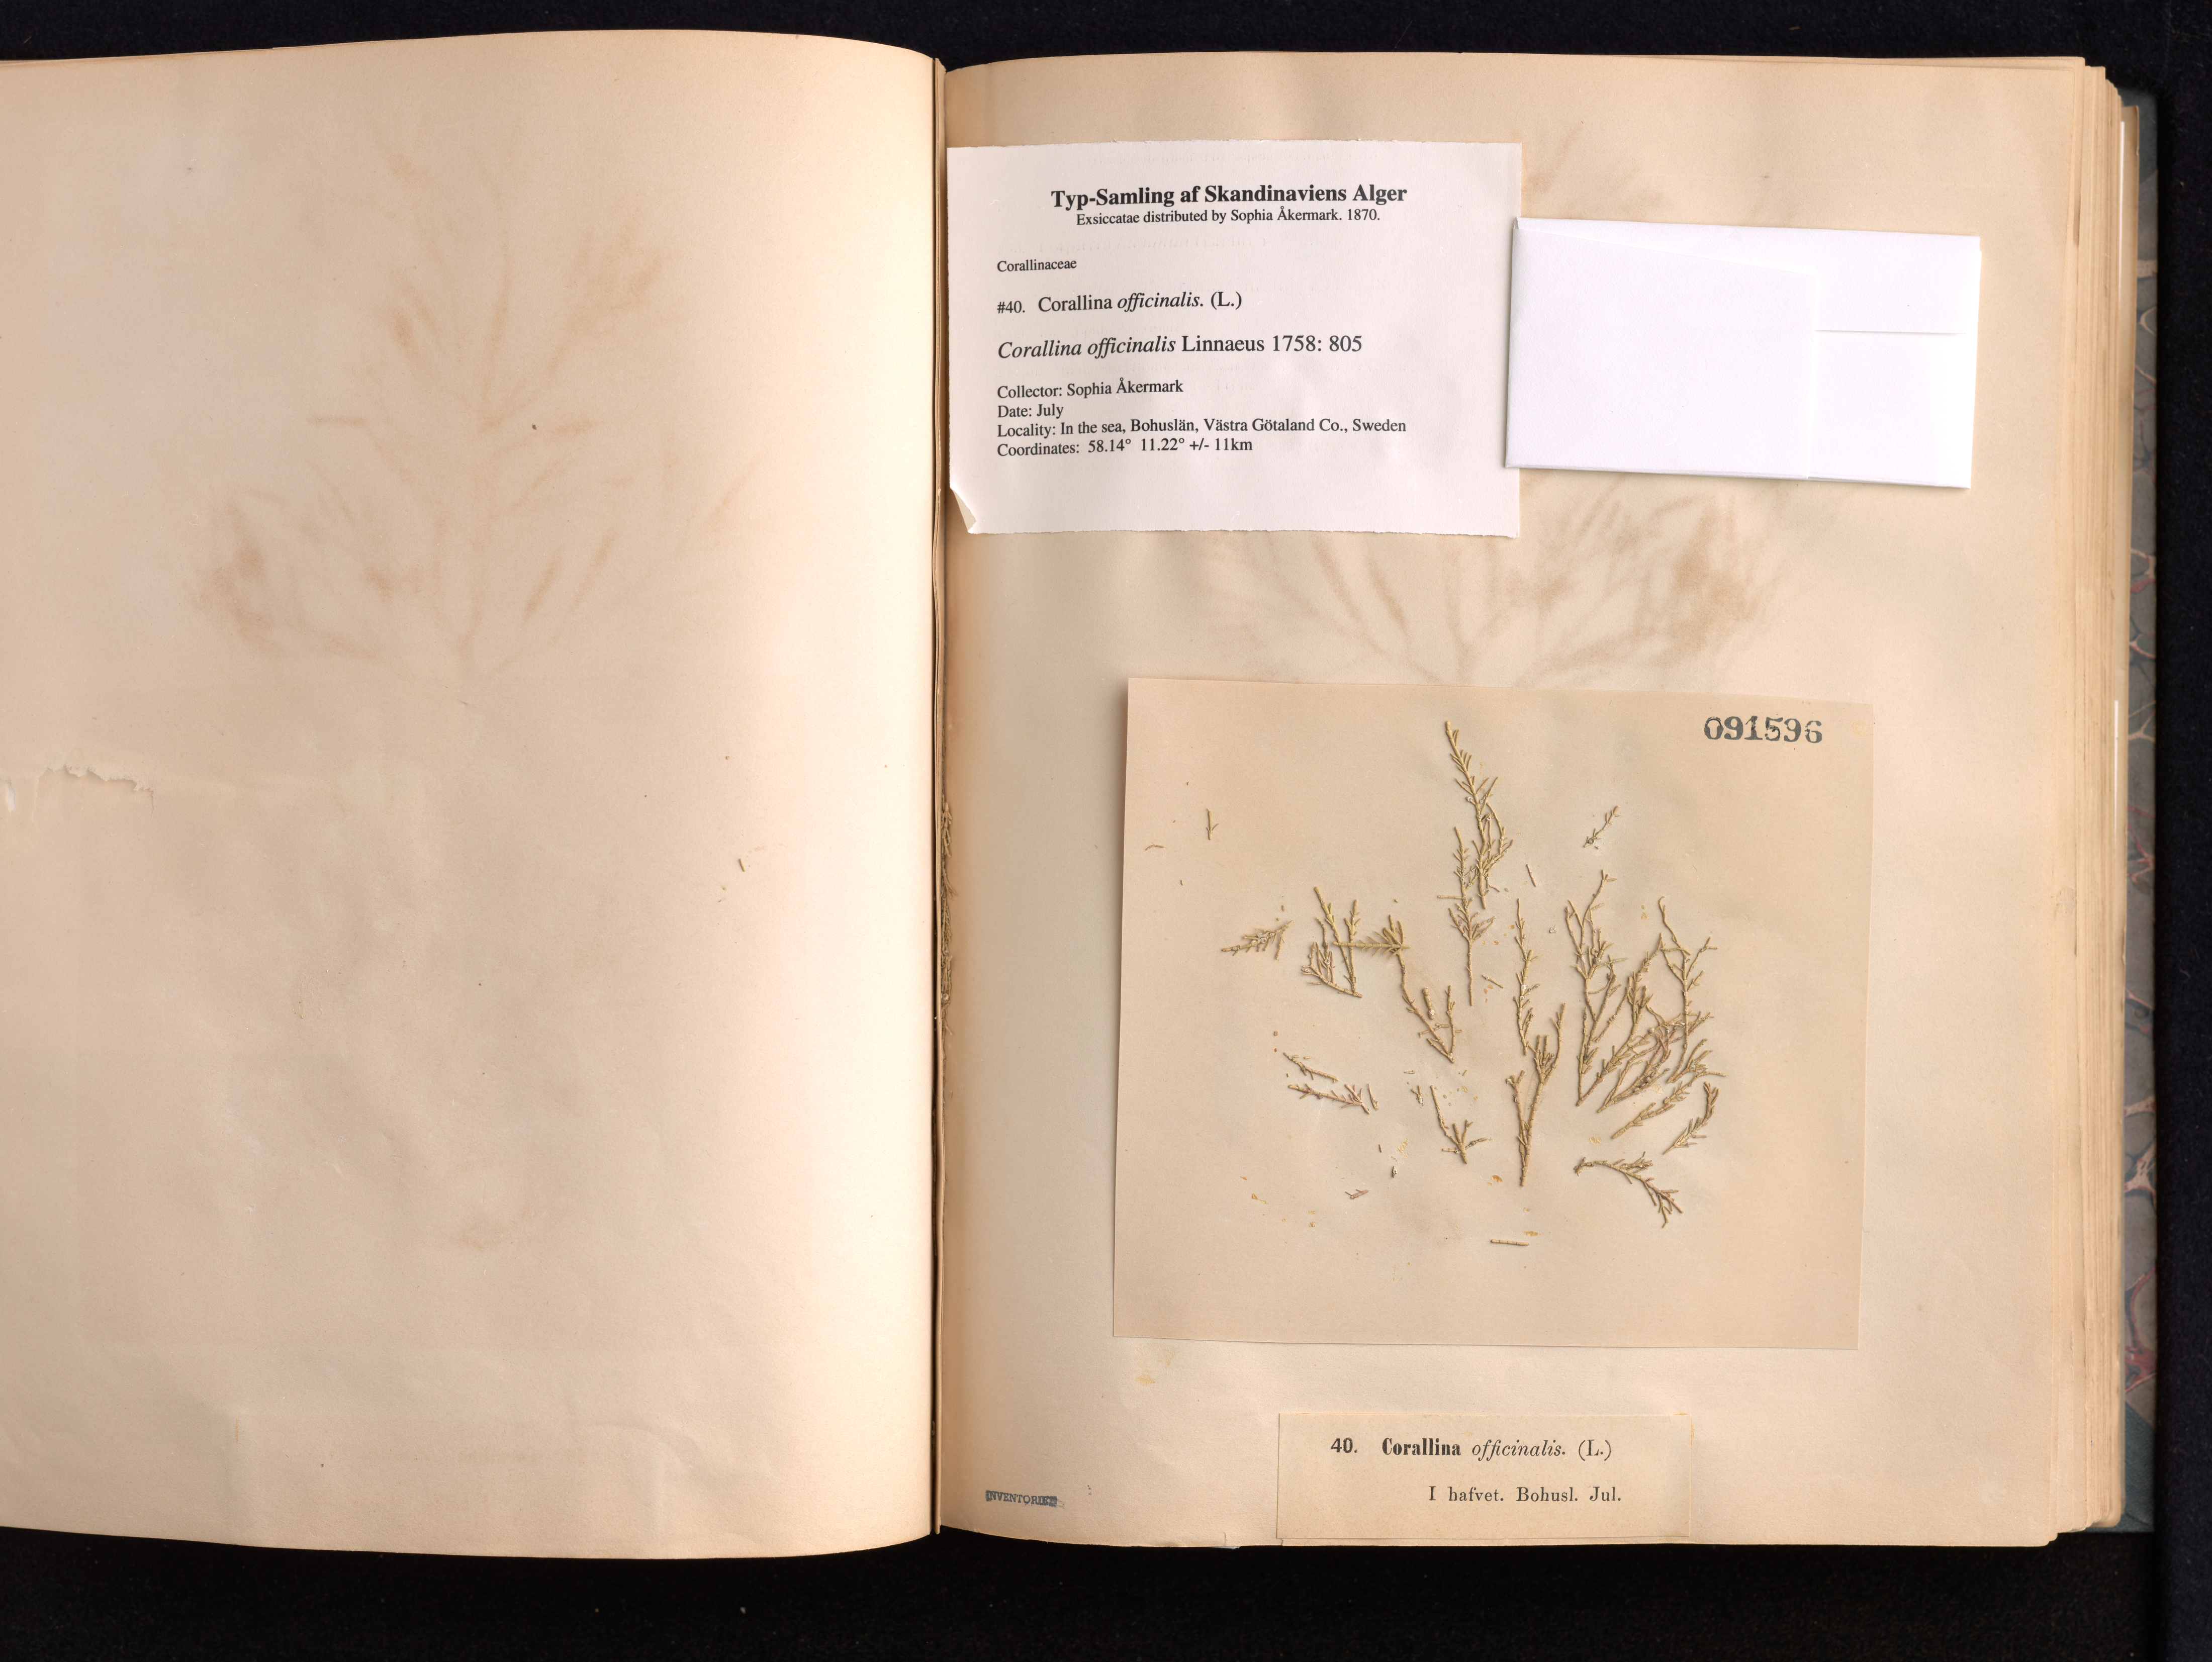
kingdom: Plantae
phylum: Rhodophyta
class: Florideophyceae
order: Corallinales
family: Corallinaceae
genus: Corallina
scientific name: Corallina officinalis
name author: L.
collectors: S. Akermark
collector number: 40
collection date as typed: Jul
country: Sweden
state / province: Västra Götaland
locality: Bohuslan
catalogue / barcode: US 91596